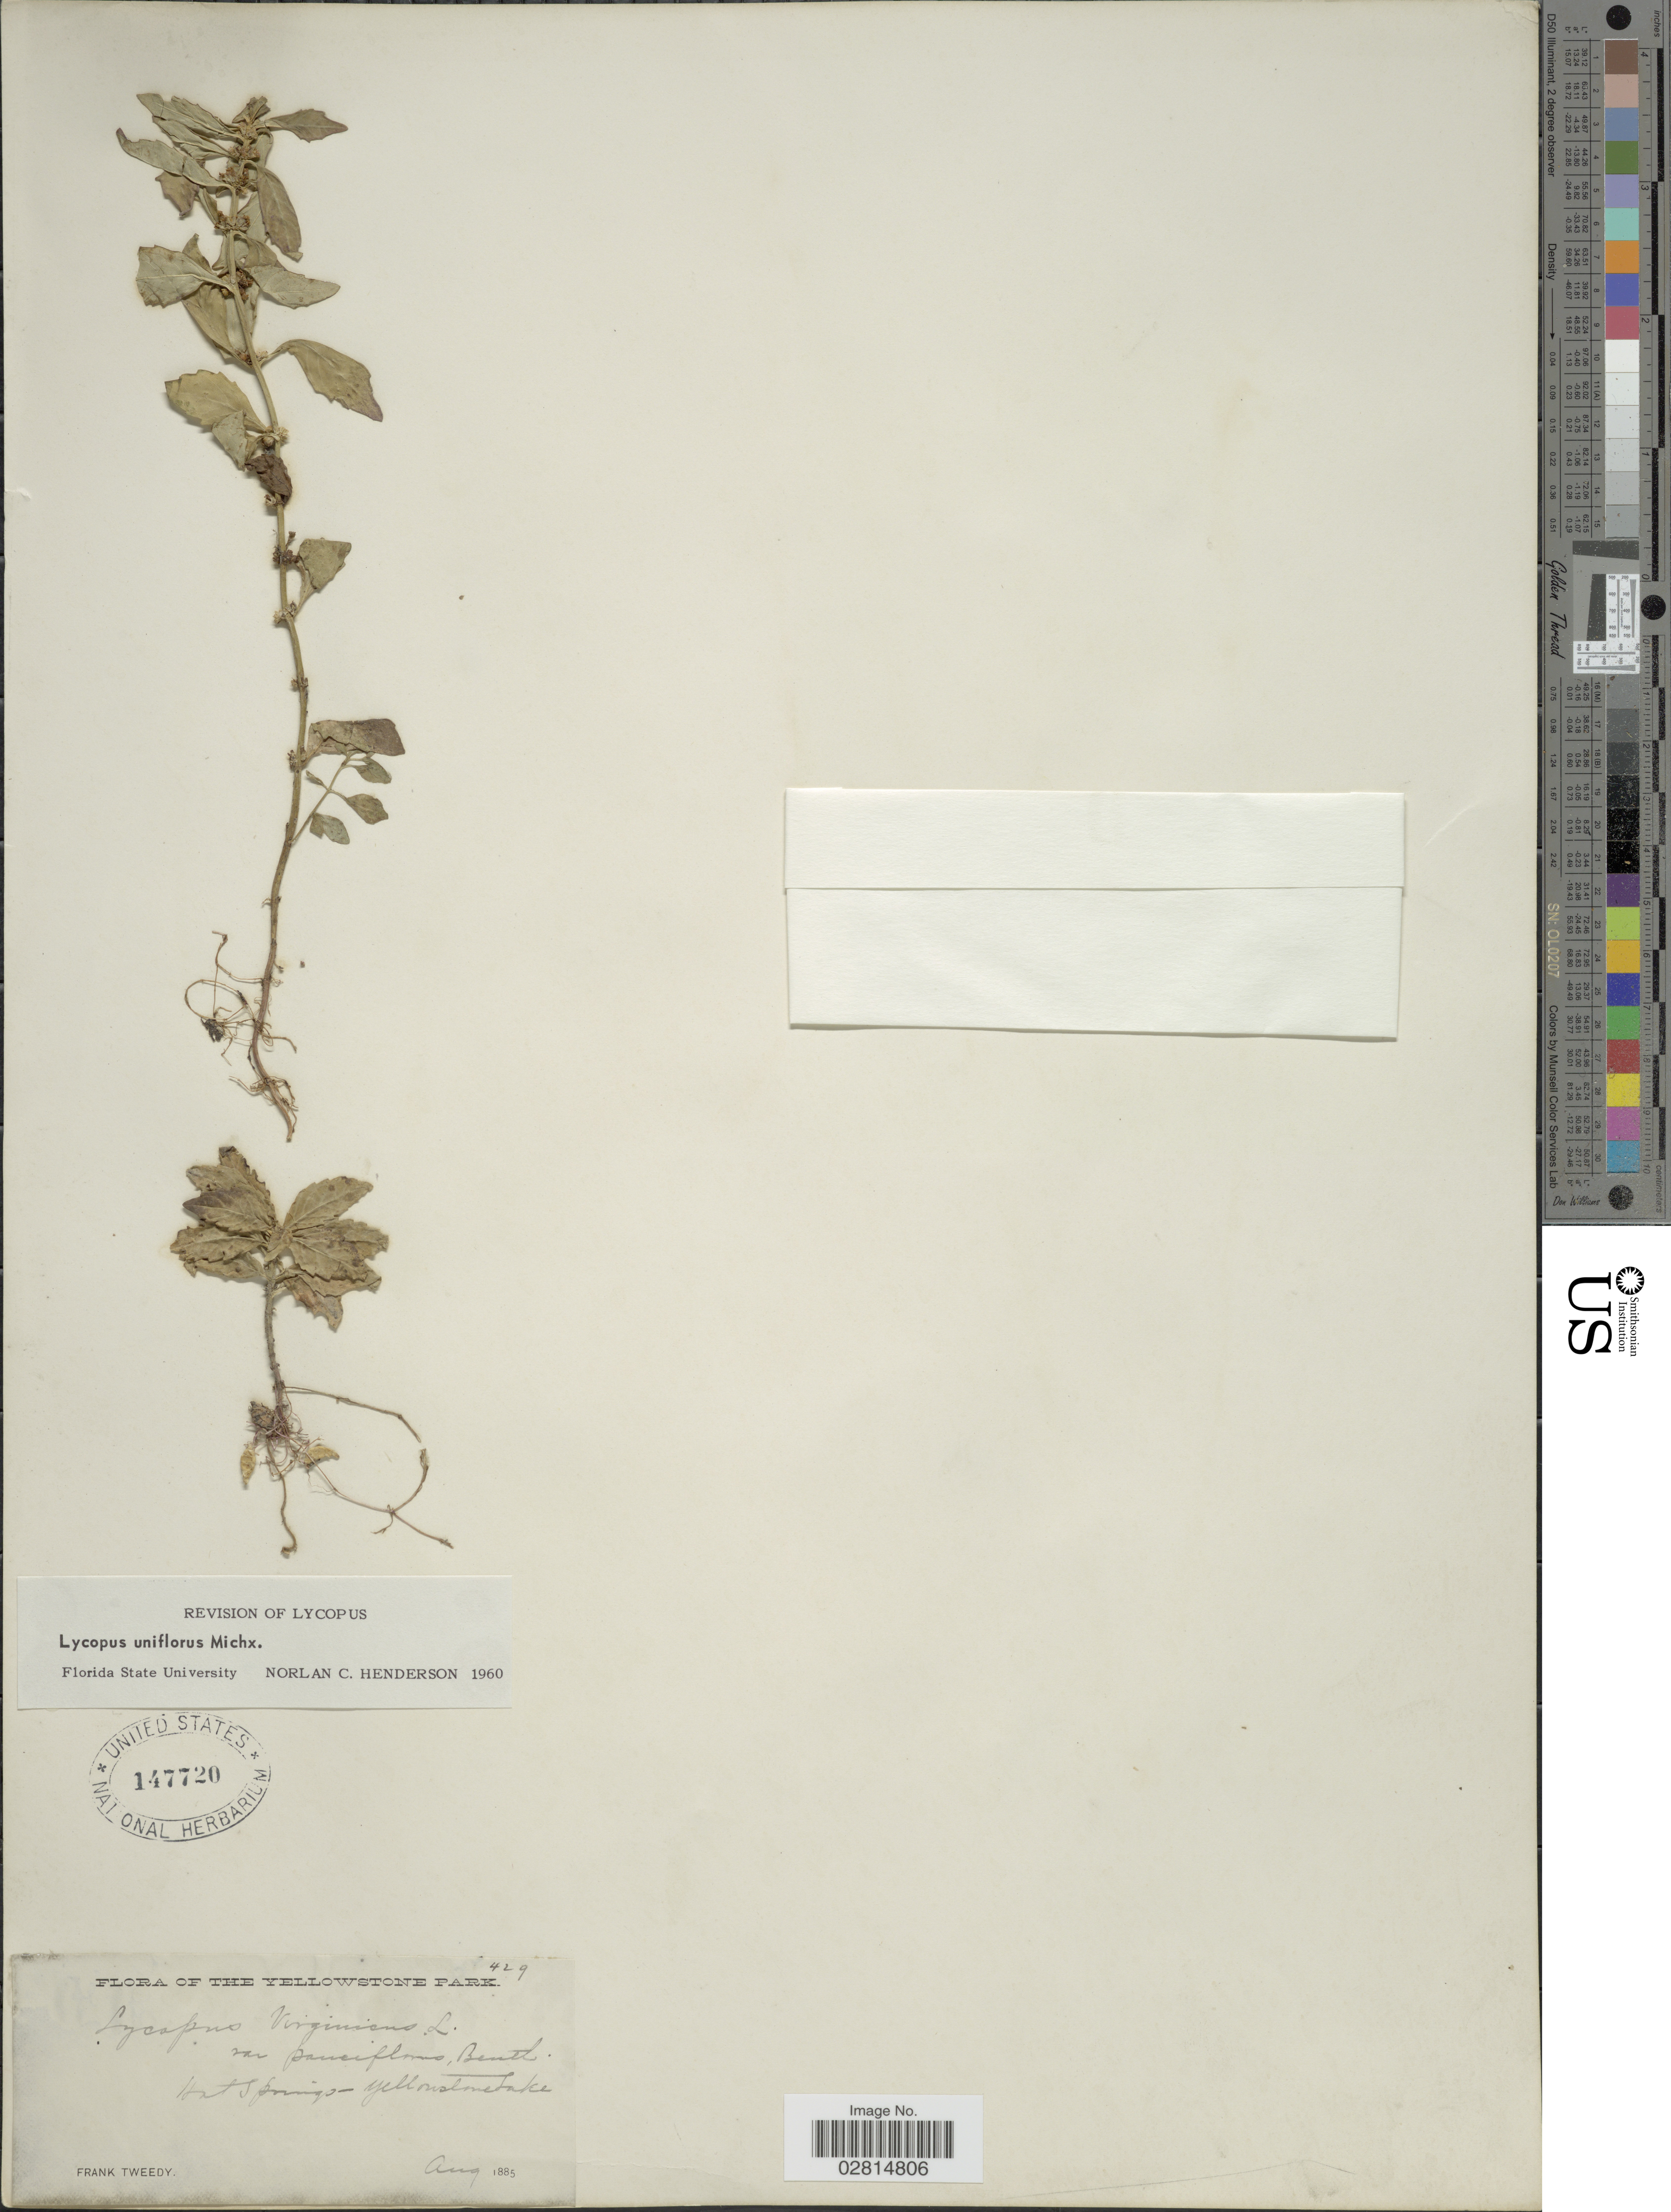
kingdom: Plantae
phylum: Tracheophyta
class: Magnoliopsida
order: Lamiales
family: Lamiaceae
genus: Lycopus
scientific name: Lycopus uniflorus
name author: Michx.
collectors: F. Tweedy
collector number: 429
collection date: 1885-08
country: United States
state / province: Wyoming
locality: The Yellowstone Park, Hot Springs-Yellowstone Lake.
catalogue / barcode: US 147720